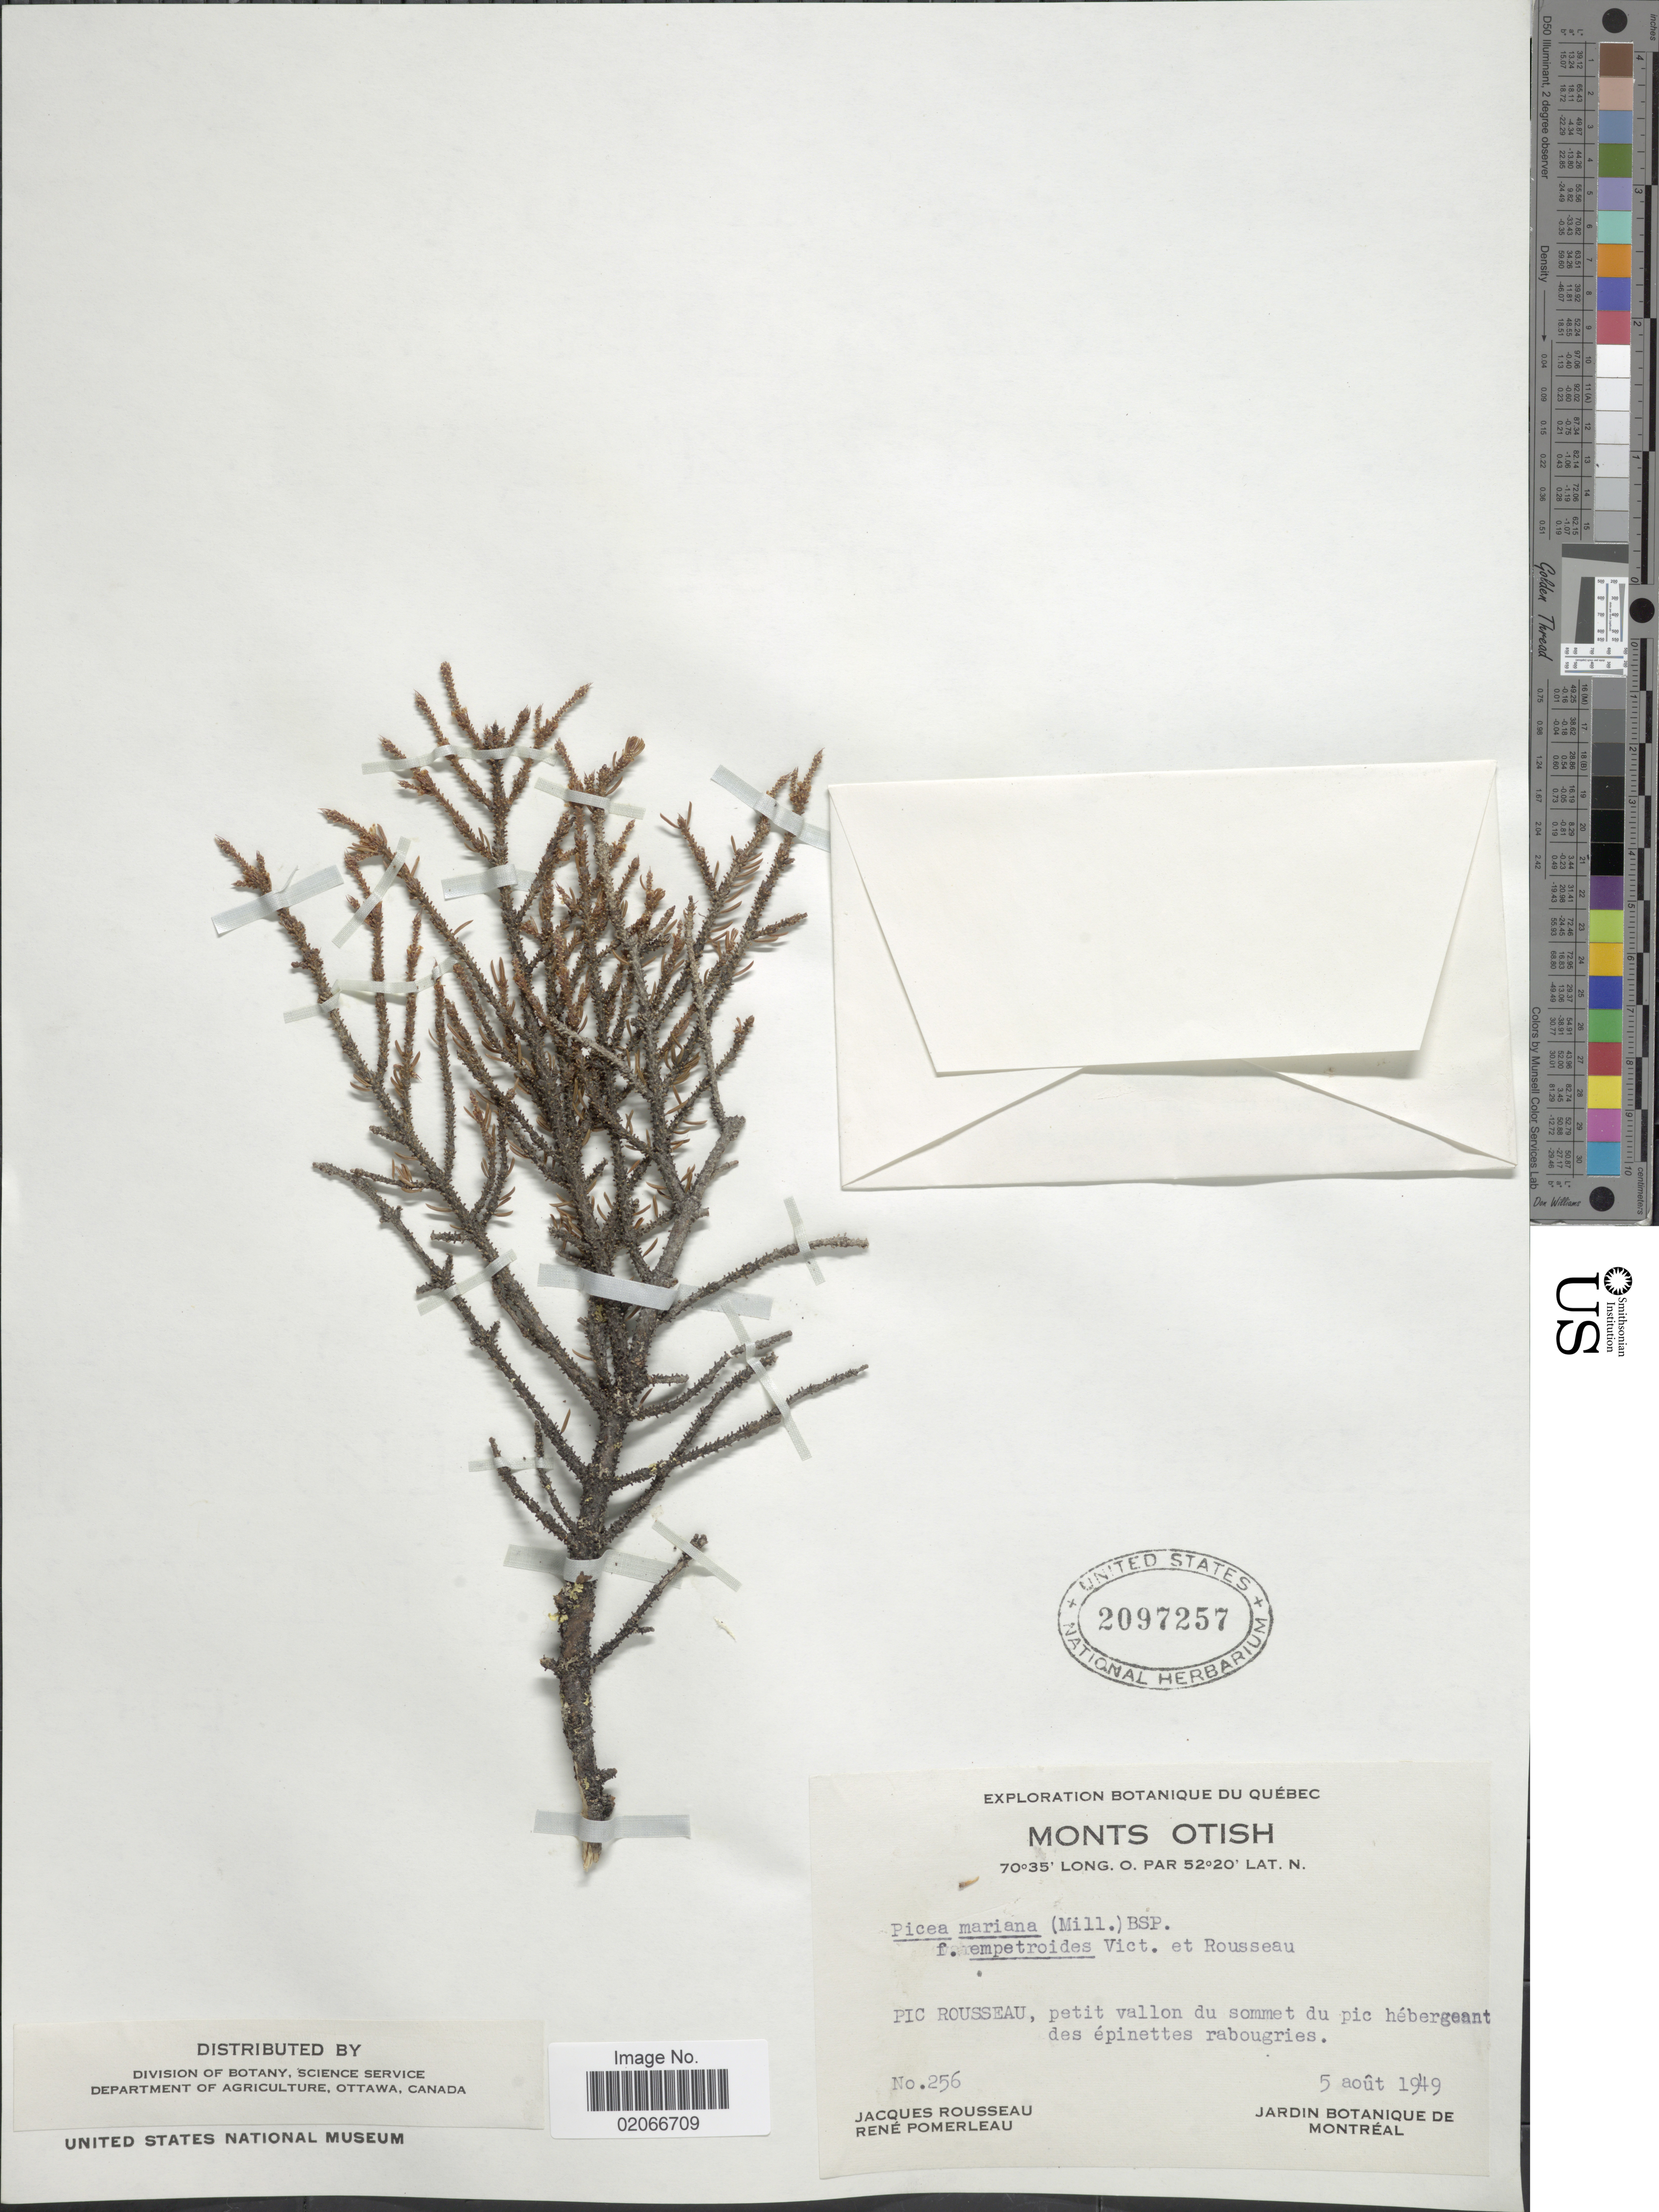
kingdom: Plantae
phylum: Tracheophyta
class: Pinopsida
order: Pinales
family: Pinaceae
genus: Picea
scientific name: Picea mariana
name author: (Mill.) Britton, Stearns & Poggenb.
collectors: J. Rousseau & R. Pomerleau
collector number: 256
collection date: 1949-08-05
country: Canada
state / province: Quebec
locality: Monts Otish, PIC Rousseau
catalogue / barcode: US 2097257